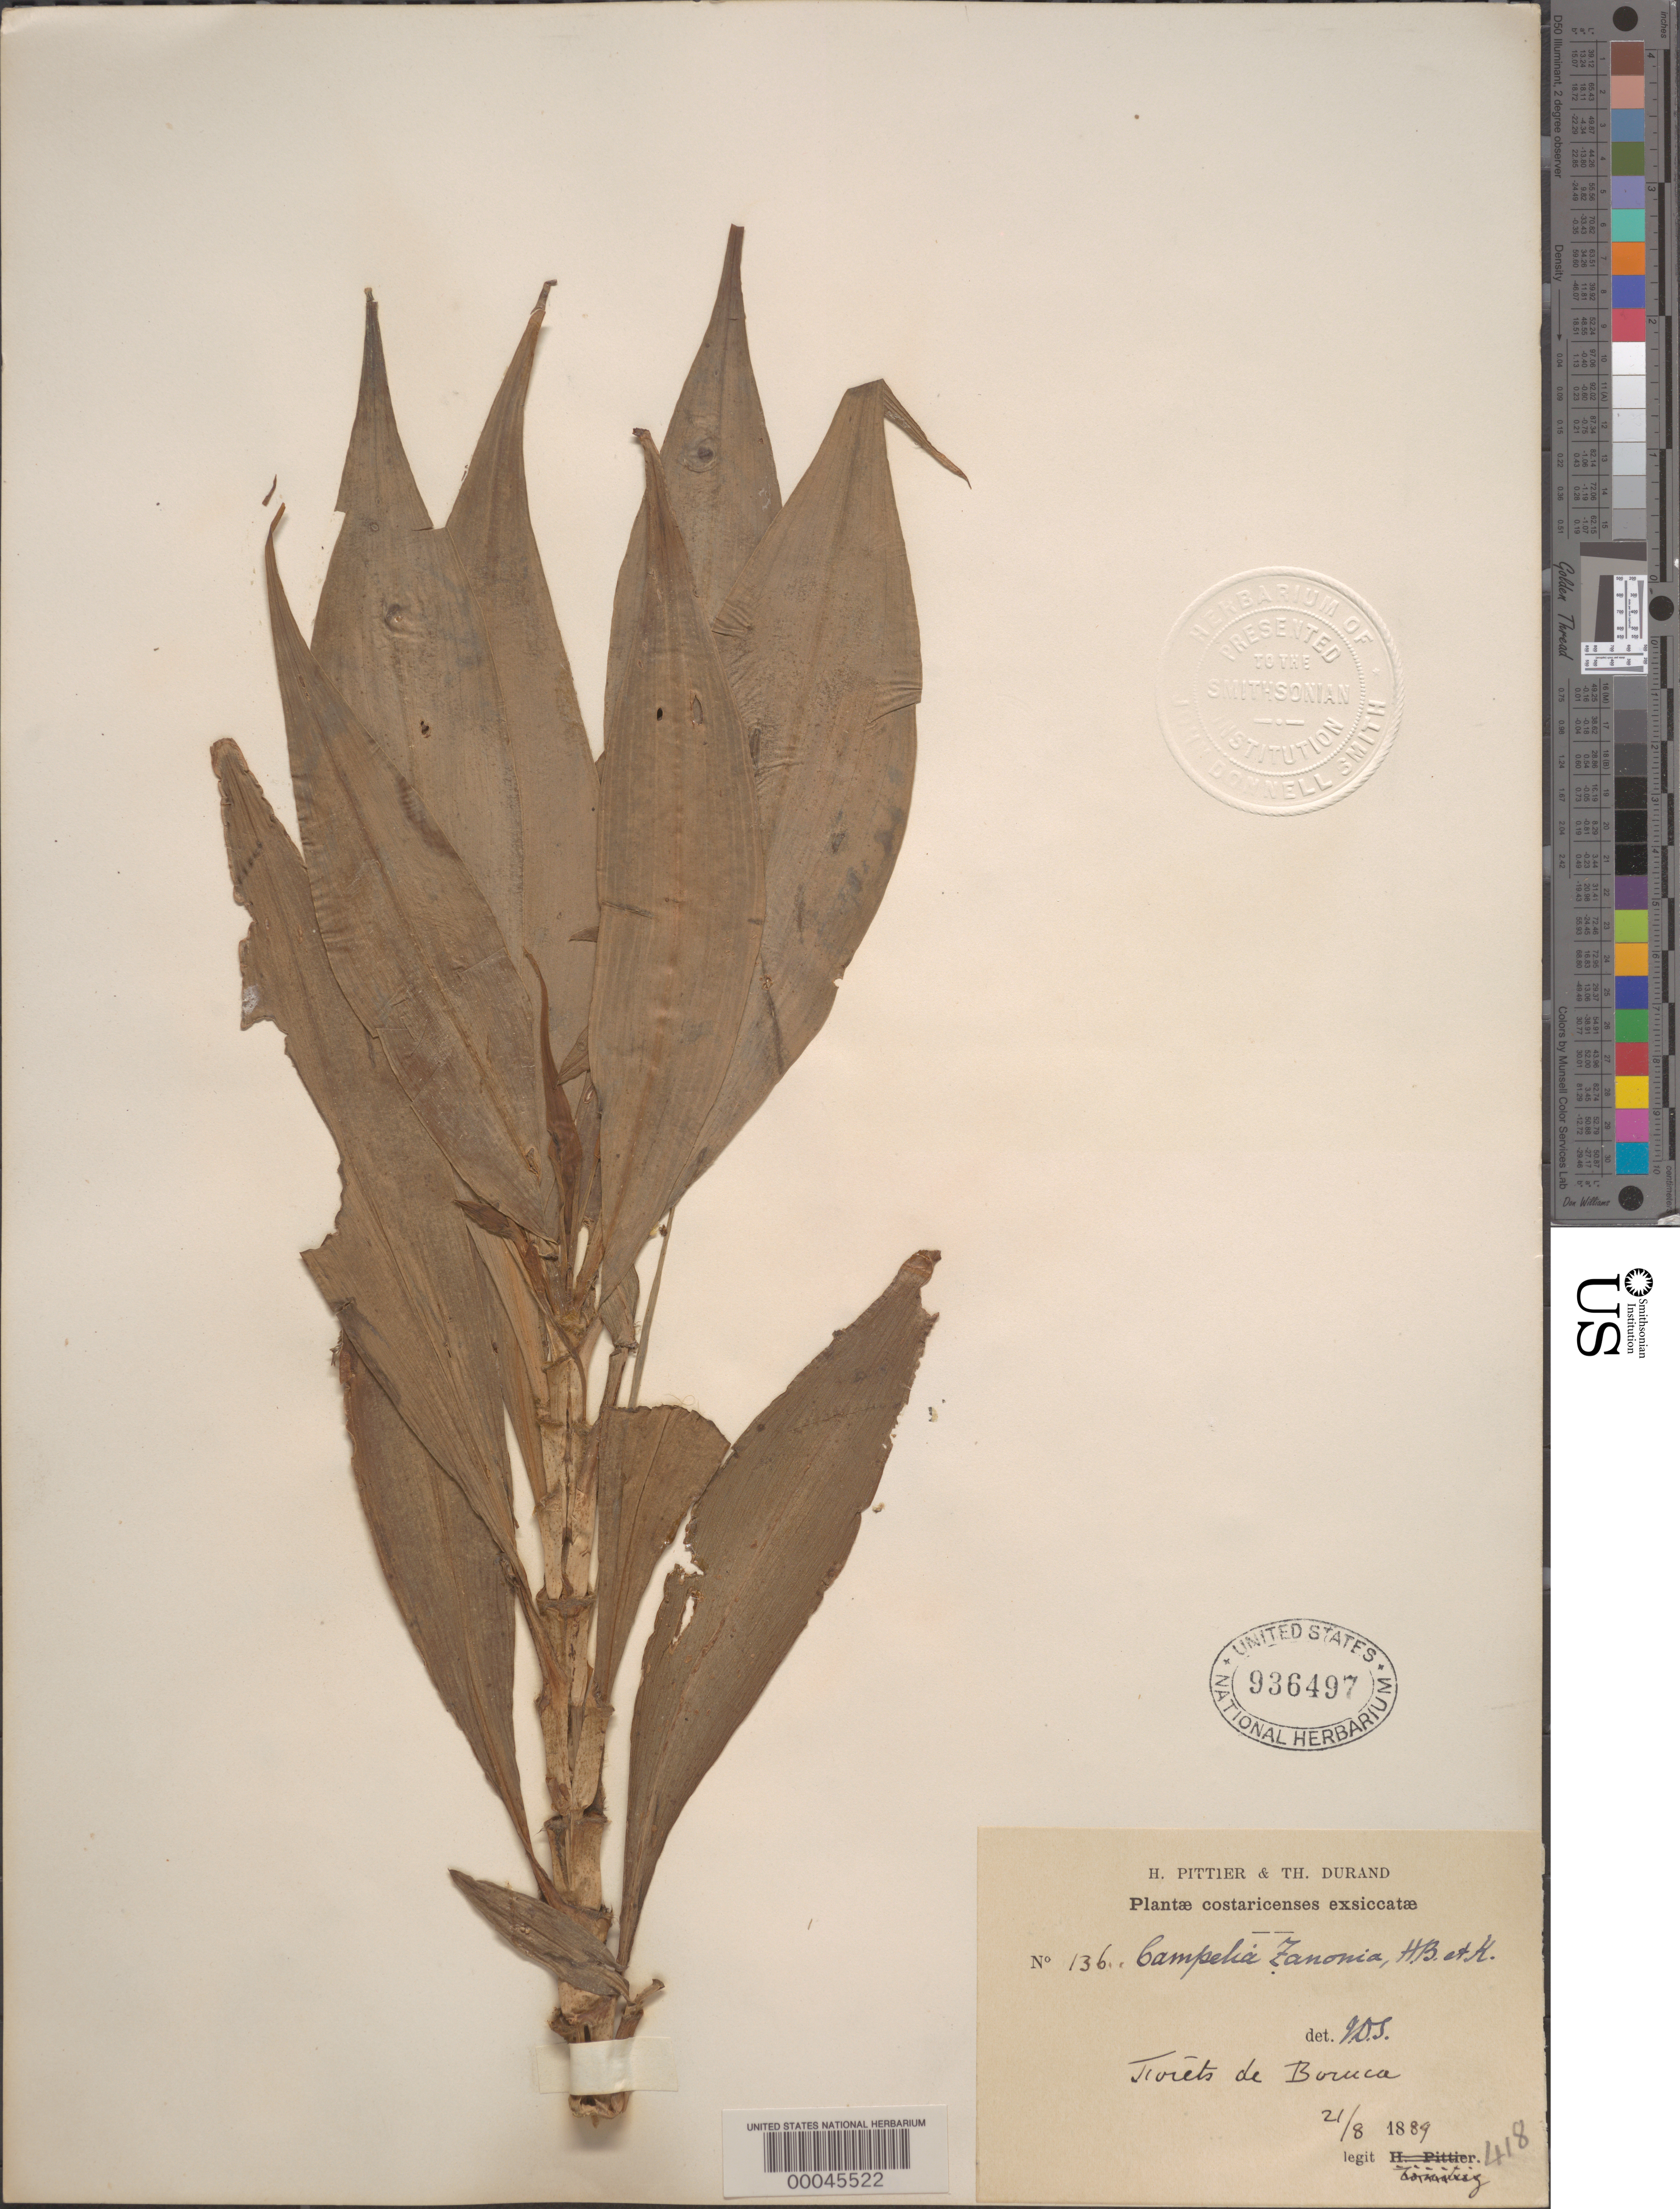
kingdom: Plantae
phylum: Tracheophyta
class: Liliopsida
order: Commelinales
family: Commelinaceae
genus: Tradescantia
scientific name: Tradescantia zanonia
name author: (L.) Sw.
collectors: H. F. Pittier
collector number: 136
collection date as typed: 21 Aug 1889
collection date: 1889-08-21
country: Costa Rica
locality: Boruca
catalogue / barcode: US 936497